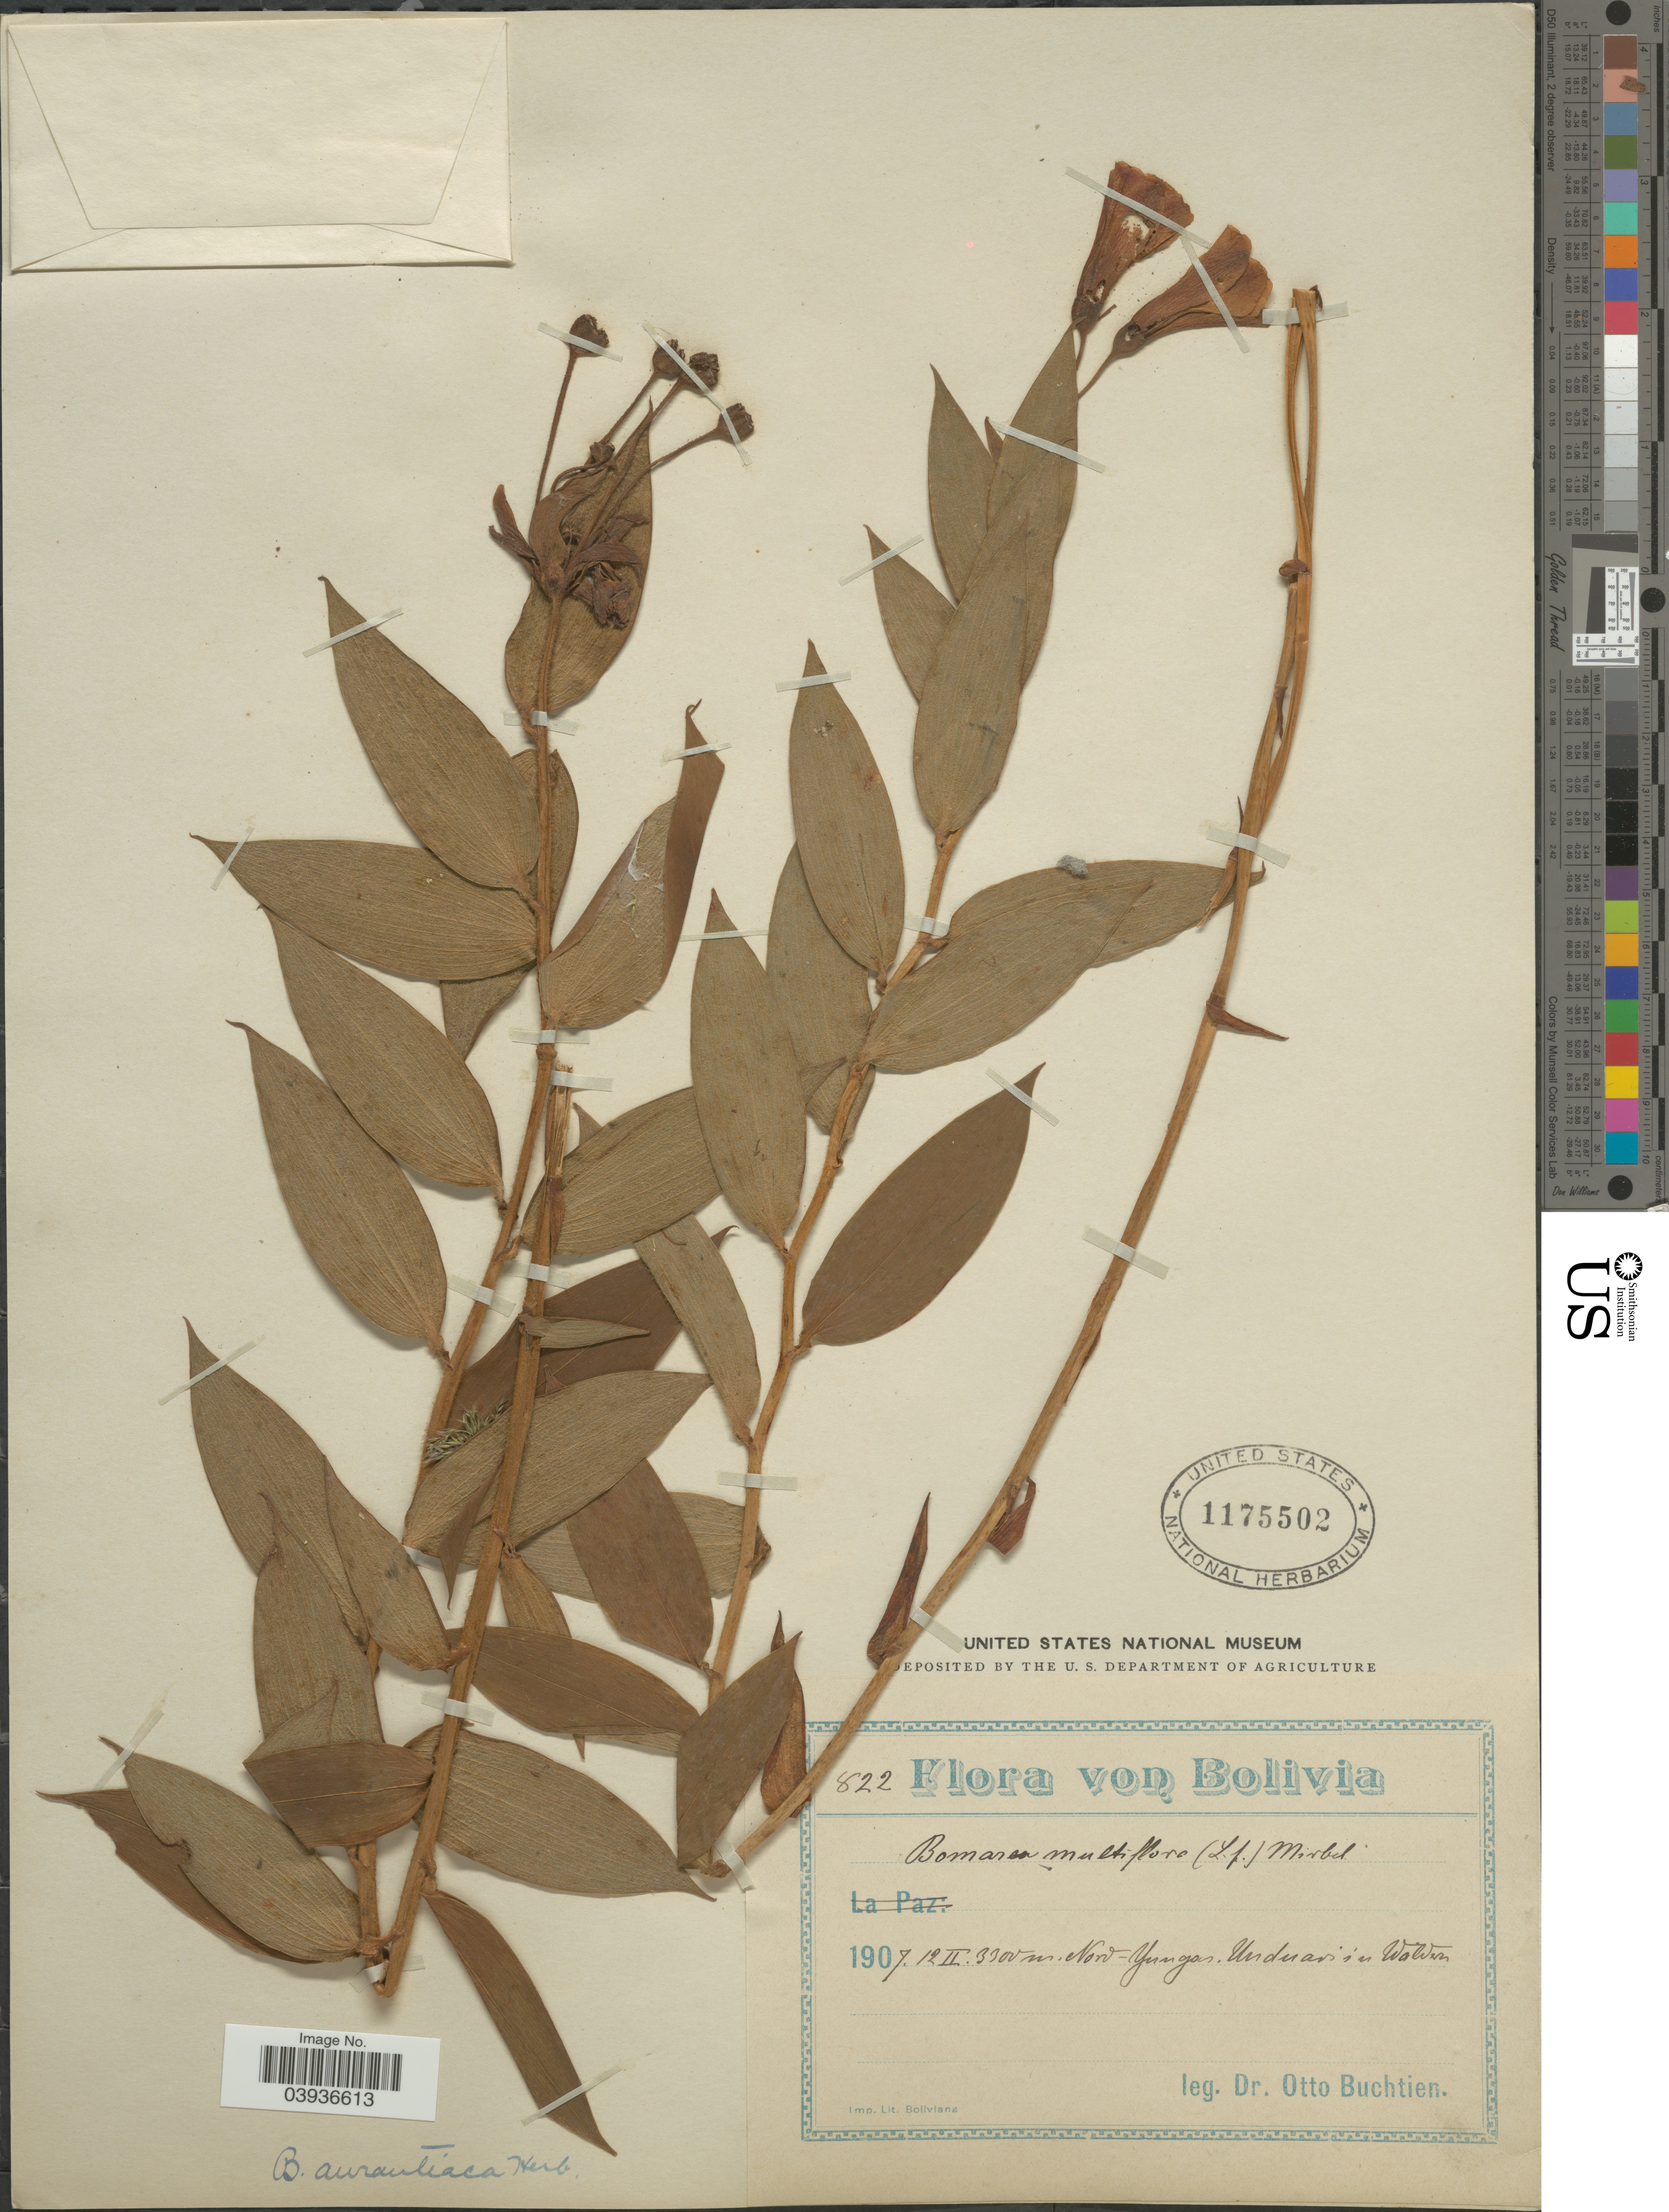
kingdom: Plantae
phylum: Tracheophyta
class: Liliopsida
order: Liliales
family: Alstroemeriaceae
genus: Bomarea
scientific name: Bomarea aurantiaca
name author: Herb.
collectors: O. Buchtien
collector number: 822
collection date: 1907-02-12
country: Bolivia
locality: Nord-Yungas. Unduavi in Walden.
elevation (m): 3300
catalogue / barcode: US 1175502